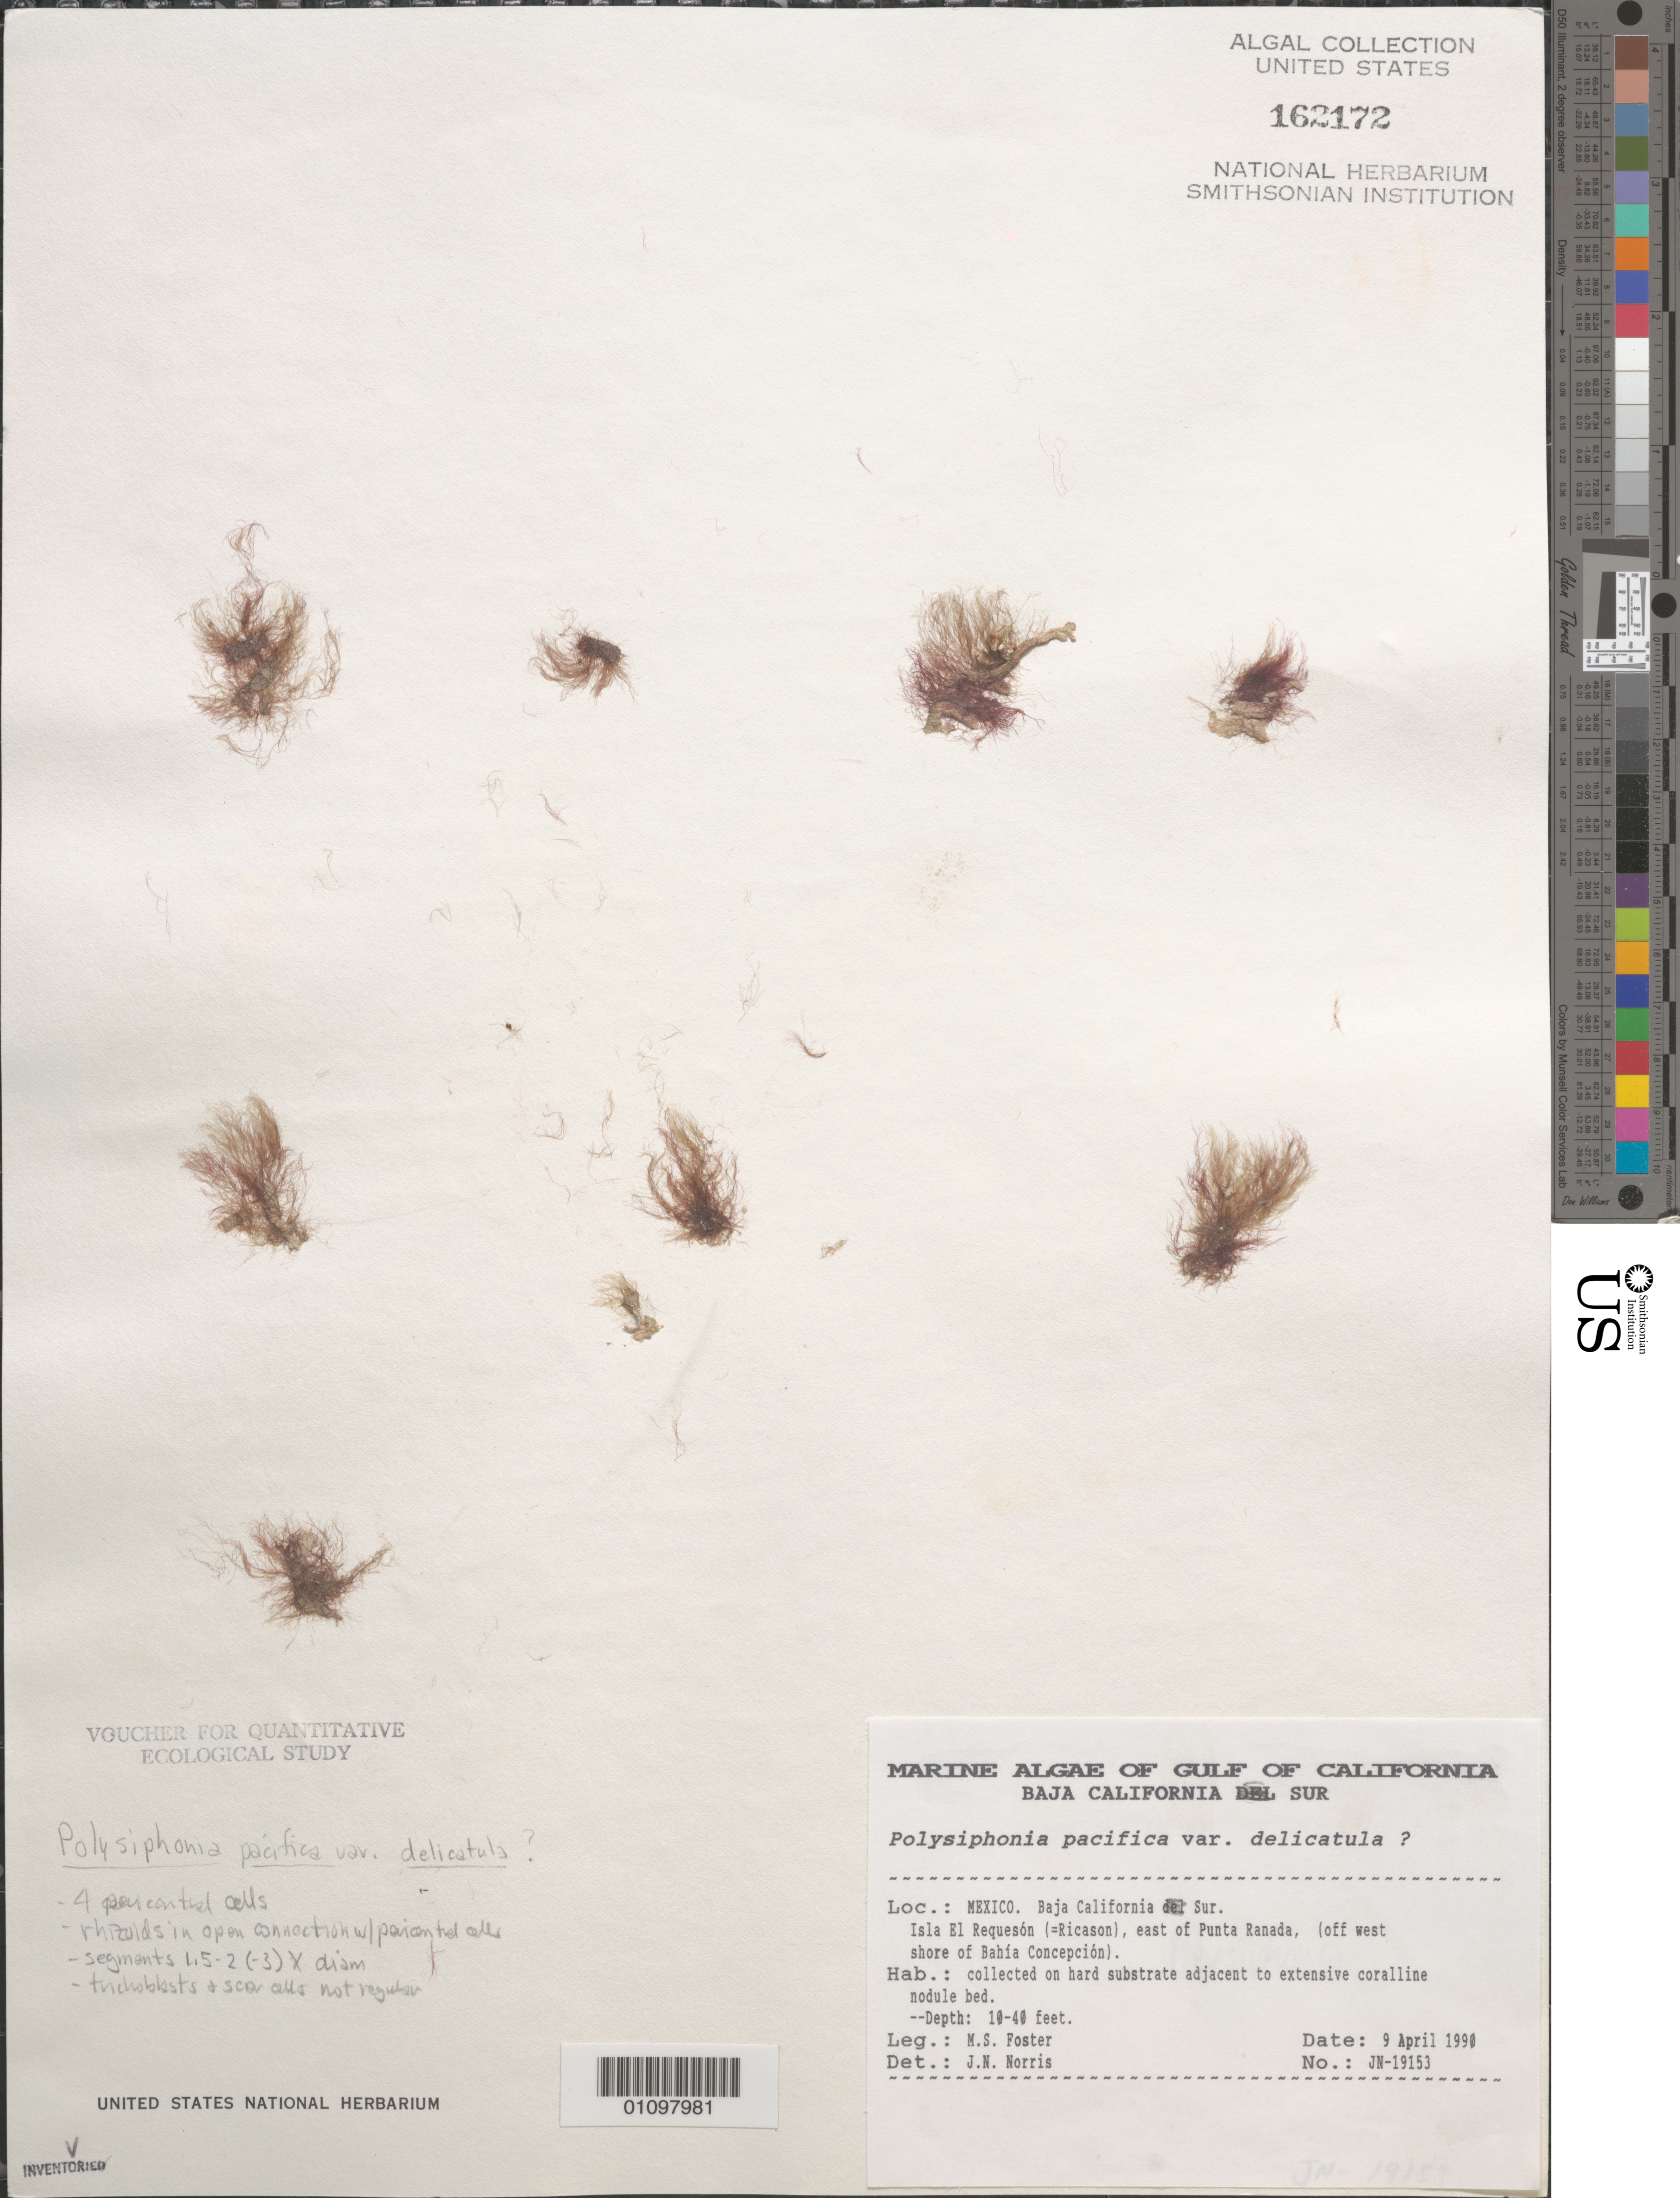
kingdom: Plantae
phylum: Rhodophyta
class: Florideophyceae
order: Ceramiales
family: Rhodomelaceae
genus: Polysiphonia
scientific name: Polysiphonia pacifica var. delicatula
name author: Hollenb.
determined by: Norris, James N.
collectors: M. Foster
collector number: JN-19153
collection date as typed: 09 Apr 1990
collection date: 1990-04-09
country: México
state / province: Baja California Sur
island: Isla El Requeson (Ricason)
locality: East of Punta Ranada, off west shore of Bahia Concepcion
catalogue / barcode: US 162172